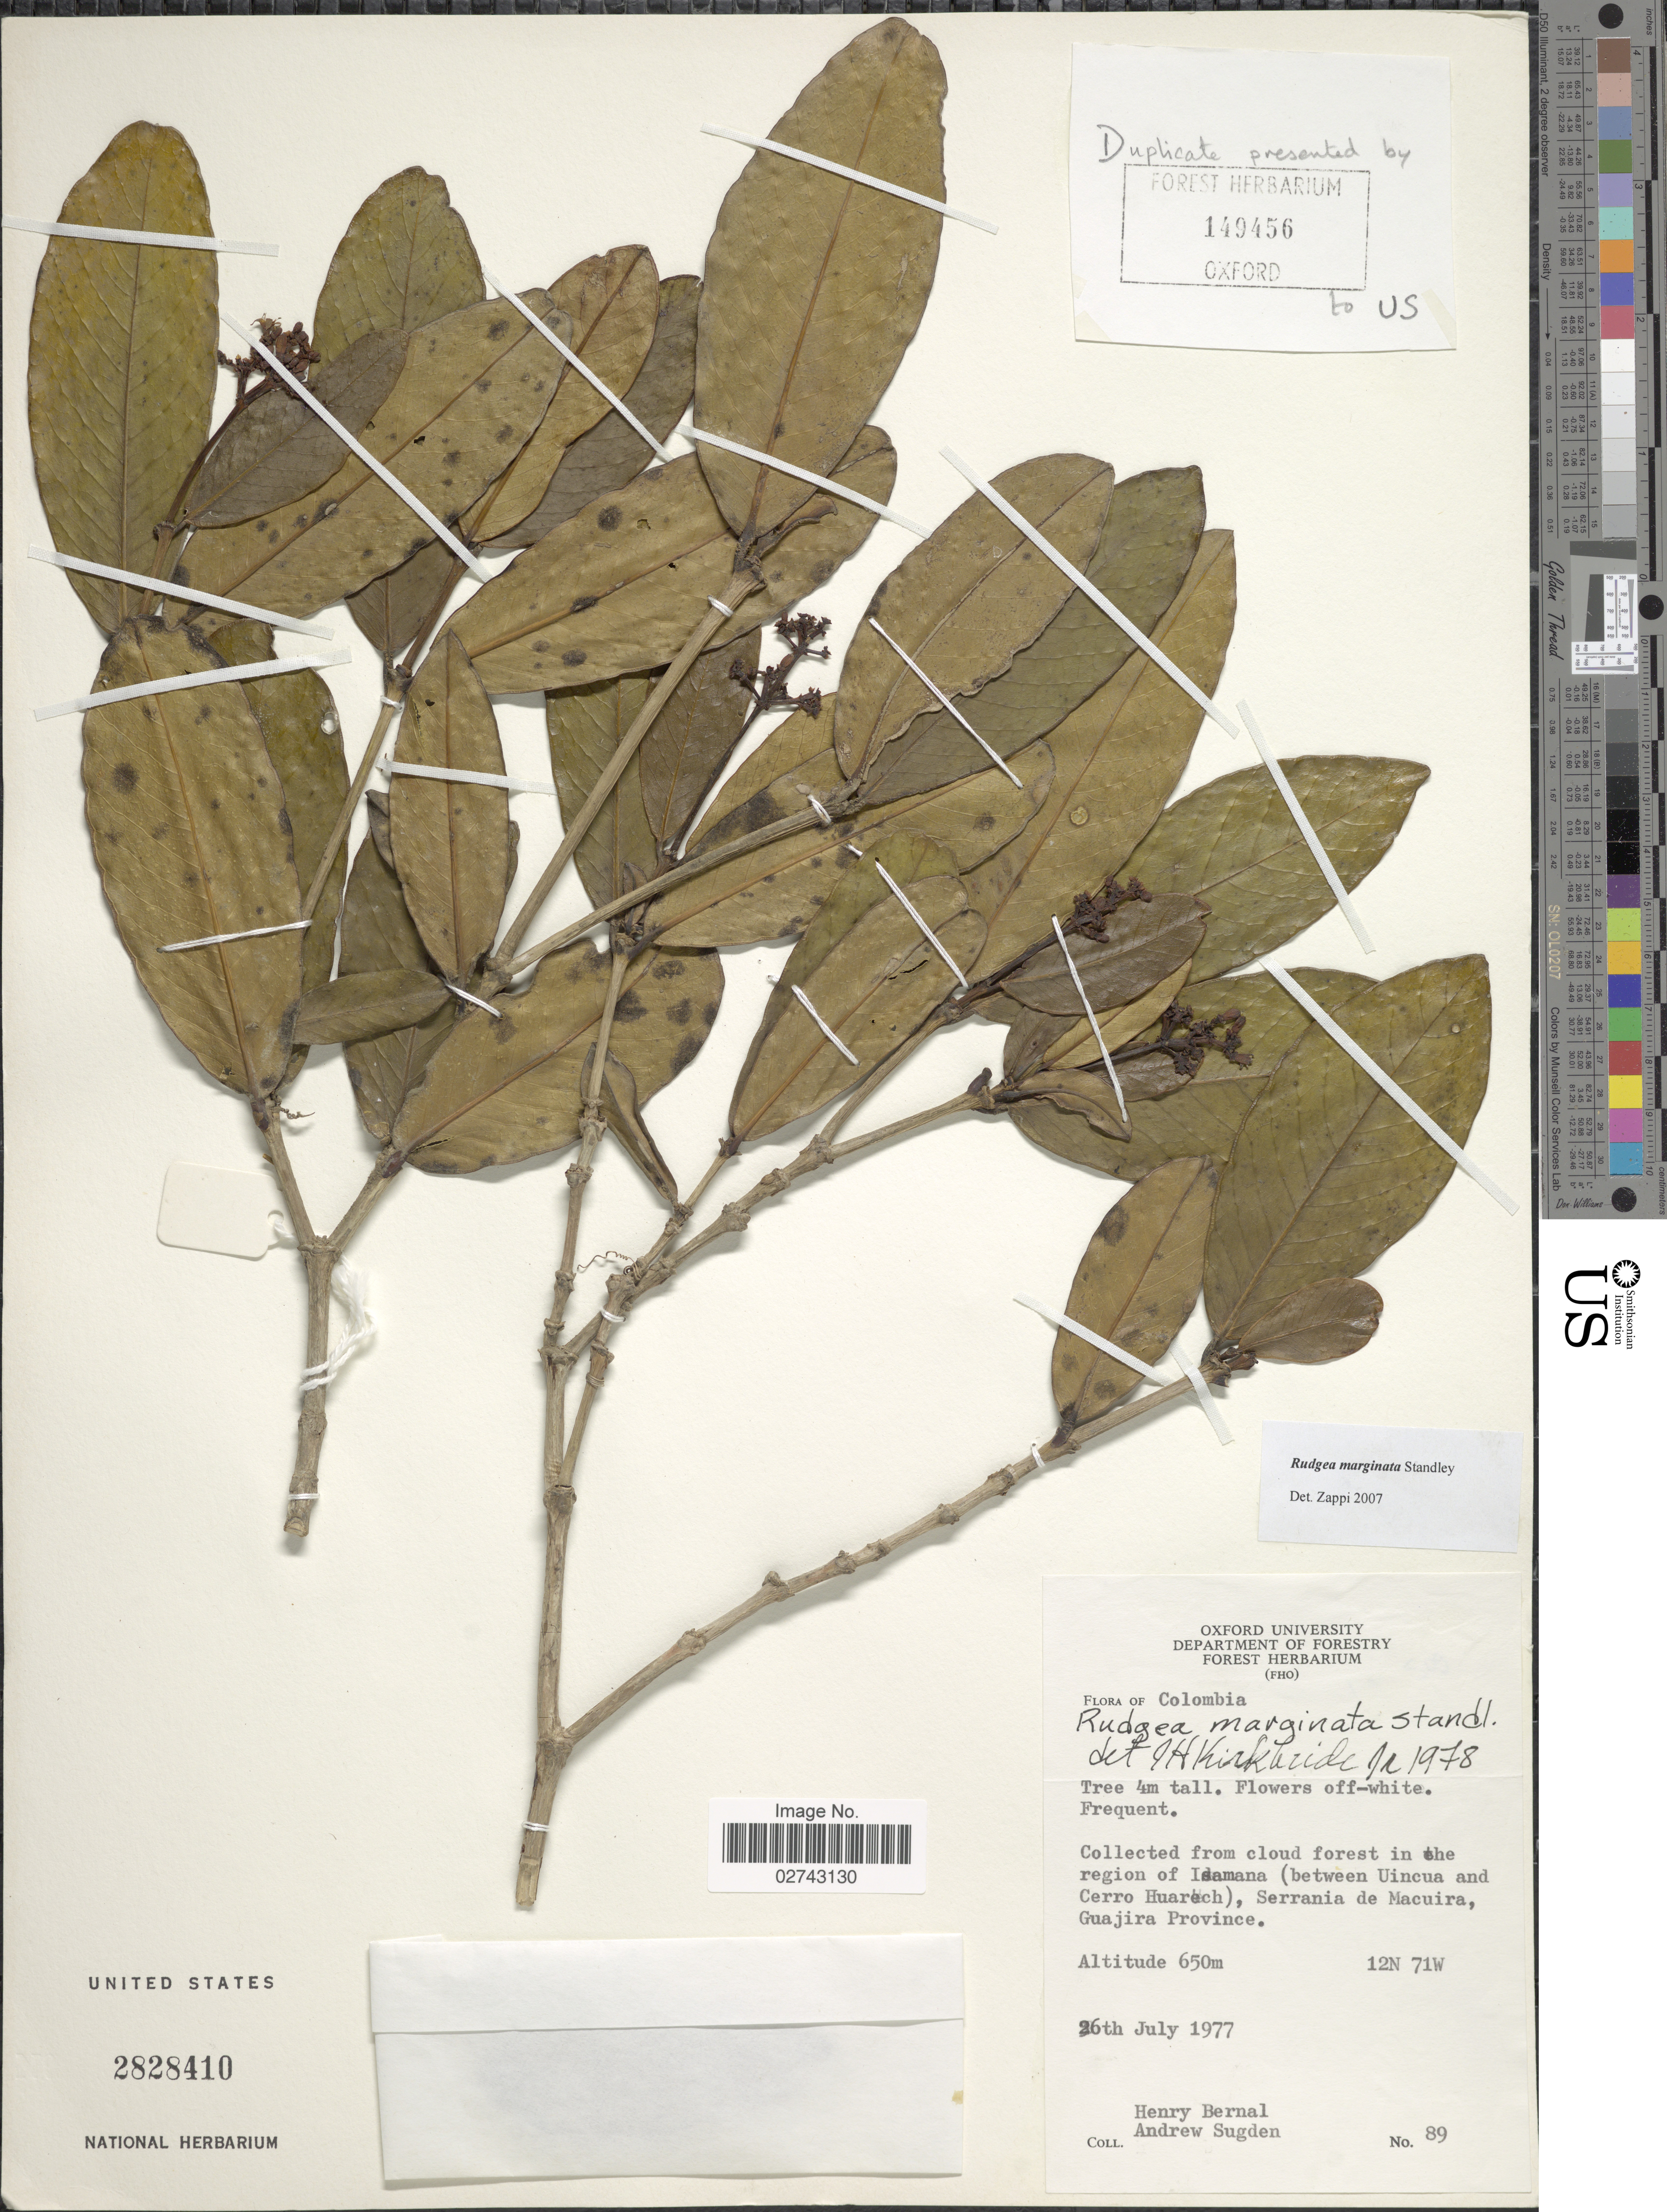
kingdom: Plantae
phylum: Tracheophyta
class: Magnoliopsida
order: Gentianales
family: Rubiaceae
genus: Rudgea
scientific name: Rudgea marginata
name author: Standl.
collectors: H. Y. Bernal & A. Sugden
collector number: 89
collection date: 1977-07-26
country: Colombia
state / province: La Guajira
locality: In the region of Isamana (between Uincua and Cerro Huarech), Serrania de Macuira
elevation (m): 650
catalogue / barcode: US 2828410